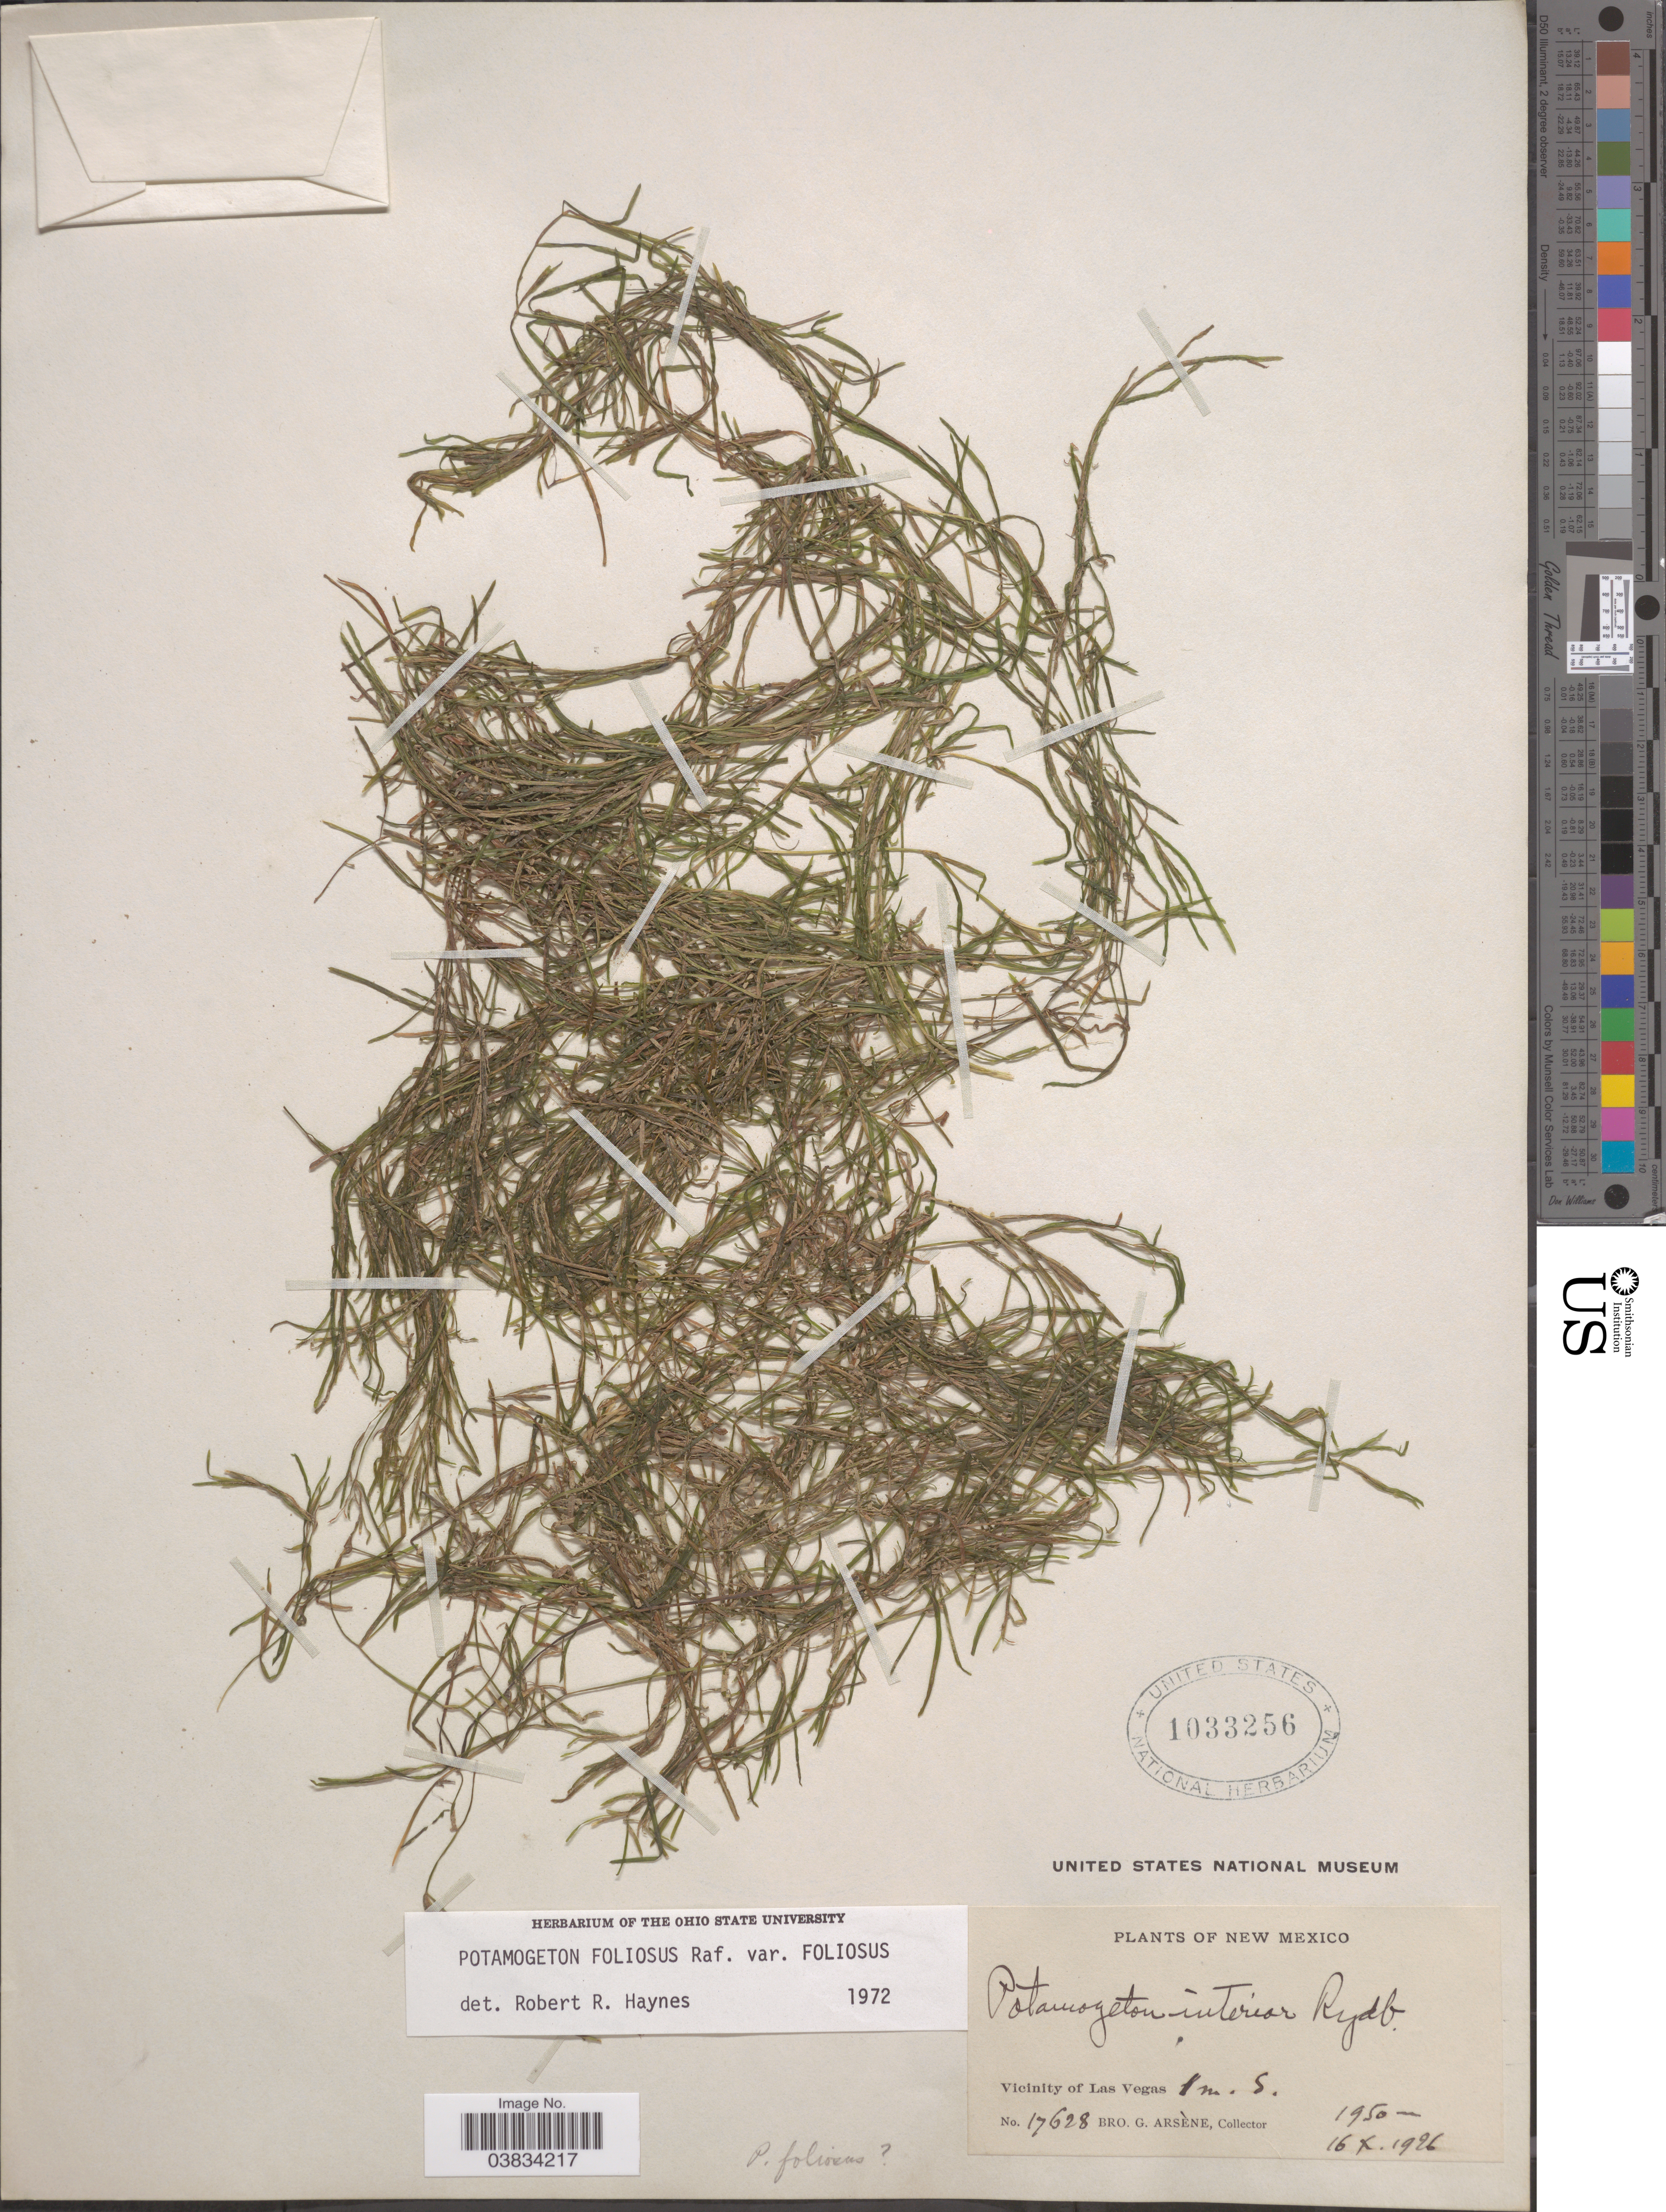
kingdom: Plantae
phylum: Tracheophyta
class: Liliopsida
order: Alismatales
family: Potamogetonaceae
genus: Potamogeton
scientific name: Potamogeton foliosus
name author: Raf.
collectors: Bro. G. Arsène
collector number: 17628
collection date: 1926-10-16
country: United States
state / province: New Mexico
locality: Vicinity of Las Vegas, 1 m. S.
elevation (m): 1950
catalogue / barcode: US 1033256